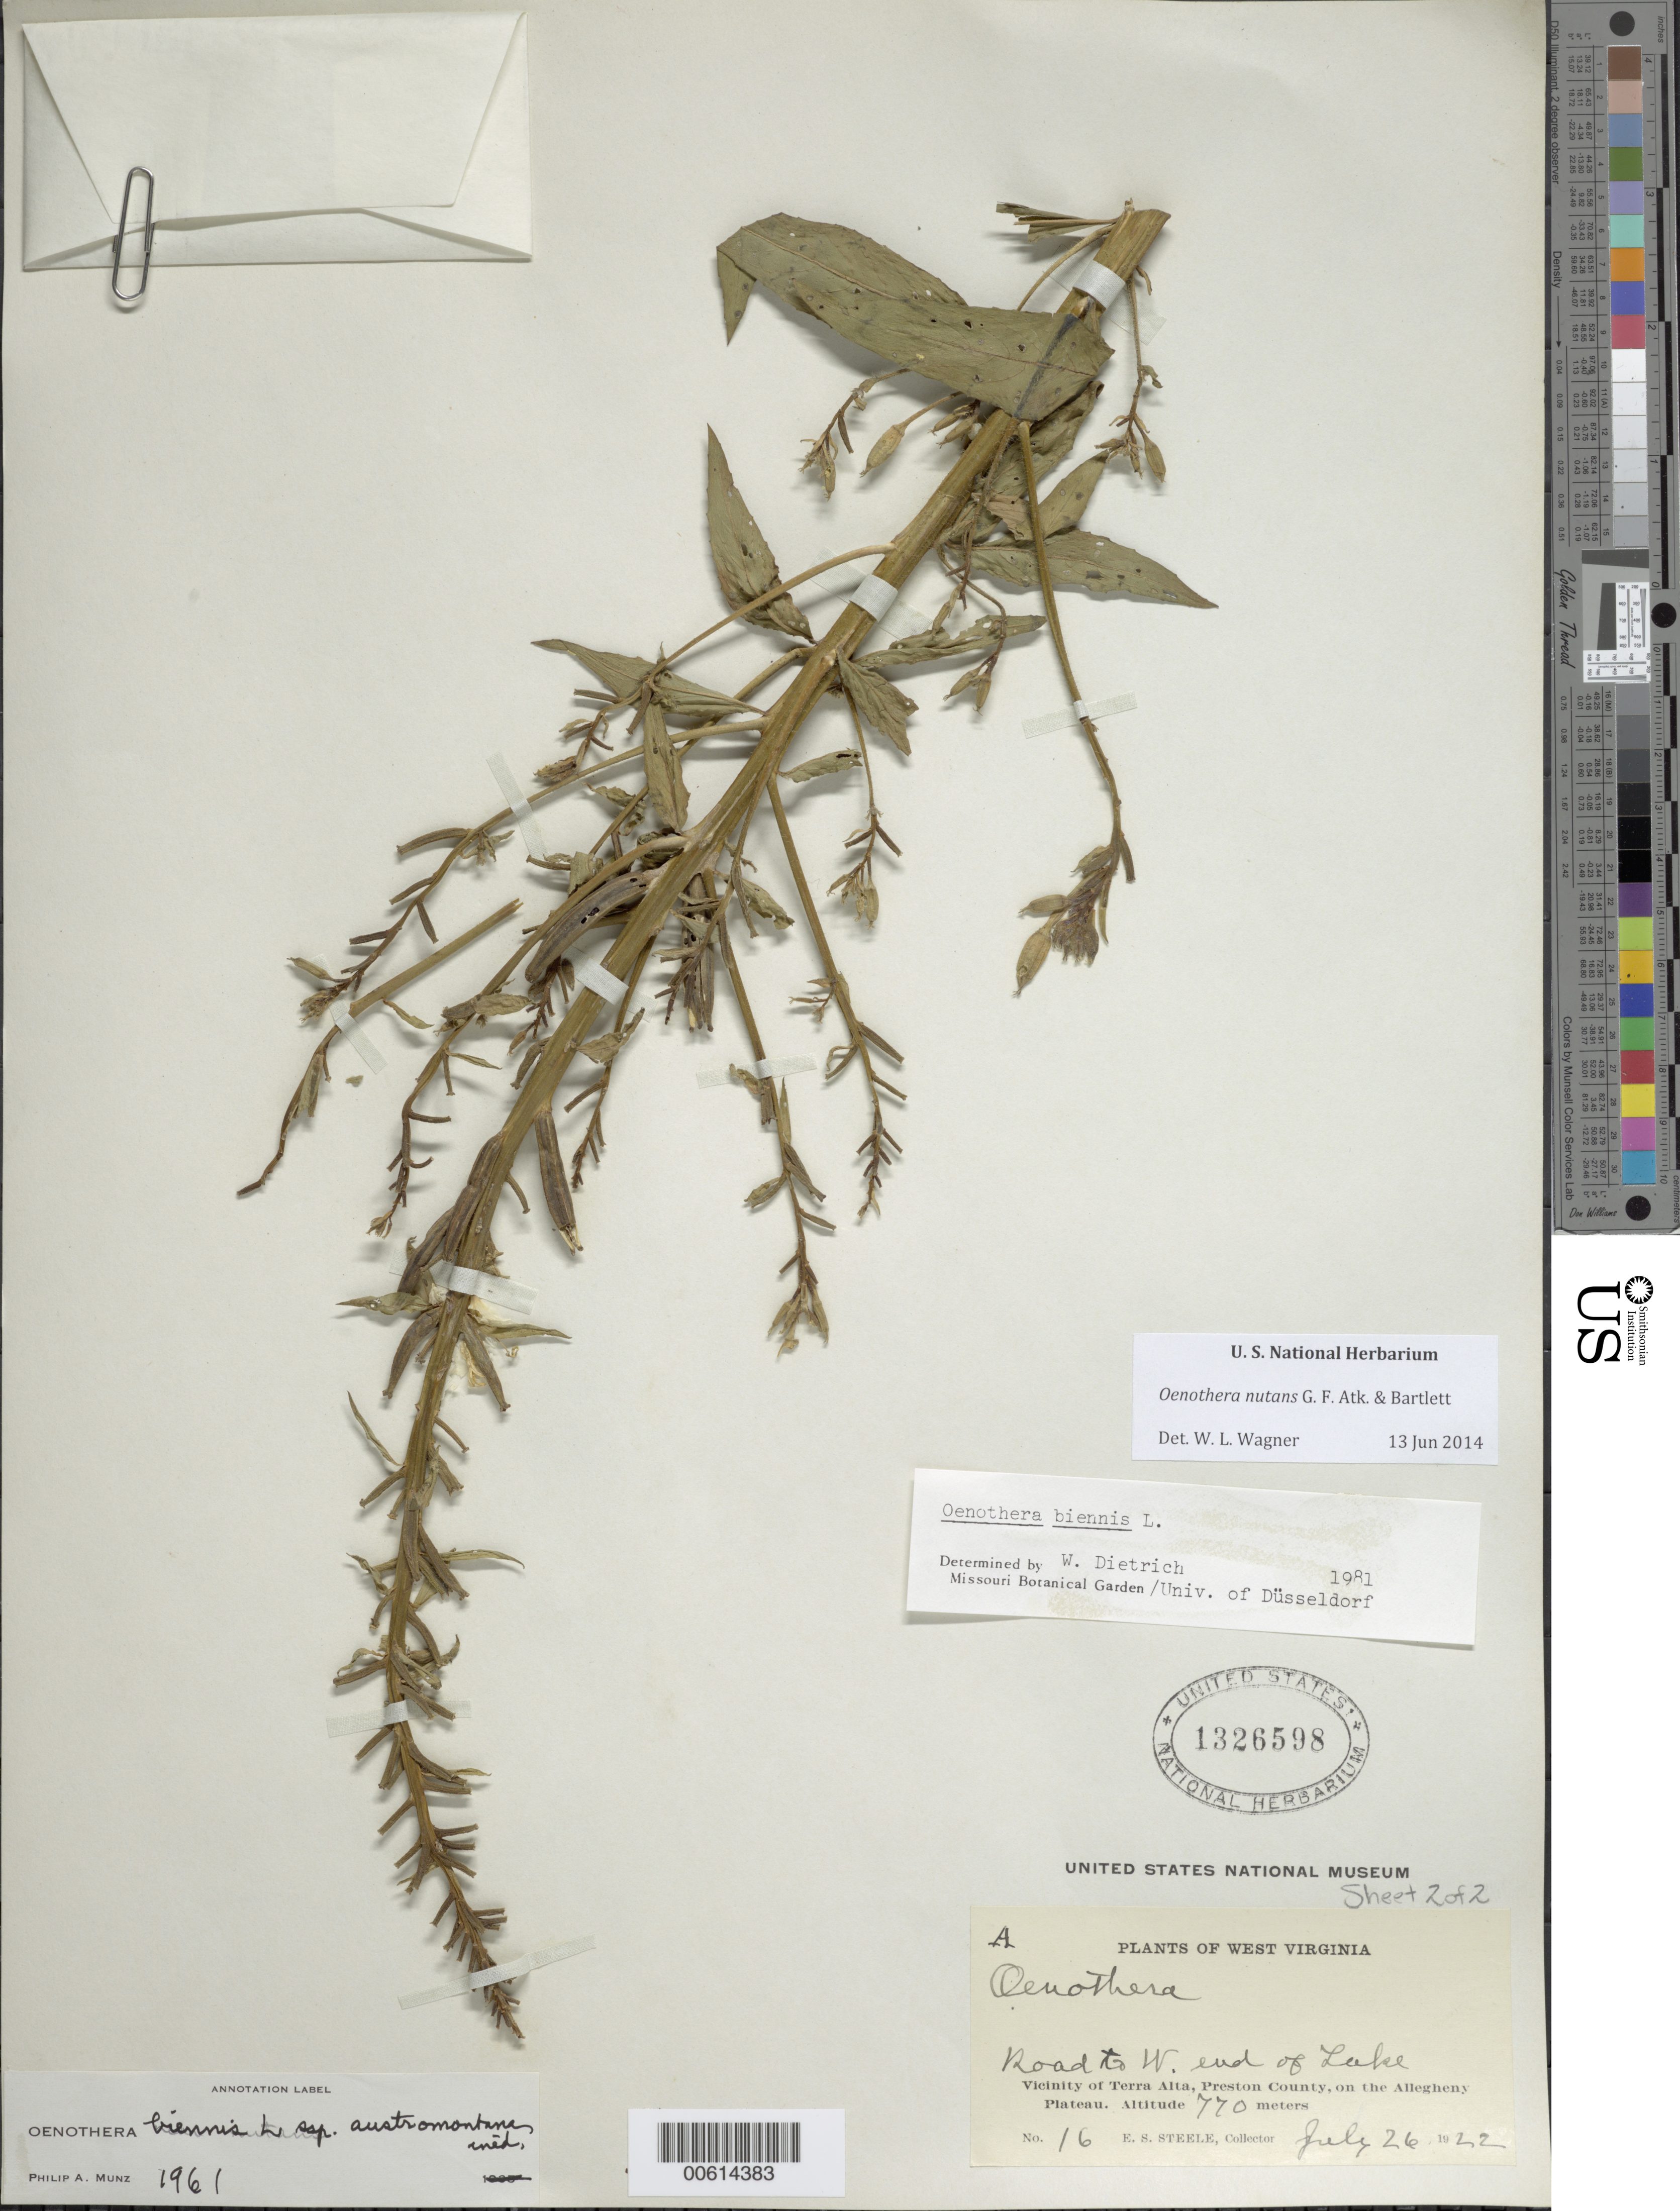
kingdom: Plantae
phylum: Tracheophyta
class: Magnoliopsida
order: Myrtales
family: Onagraceae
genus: Oenothera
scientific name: Oenothera nutans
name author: G.F. Atk. & Bartlett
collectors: E. Steele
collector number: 16 A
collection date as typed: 26 Jul 1922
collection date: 1922-07-26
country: United States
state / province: West Virginia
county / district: Preston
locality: Vicinity of Terra Alta, on the Allegheny Plateau, Road to W. end of Lake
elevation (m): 770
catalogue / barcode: US 1326598